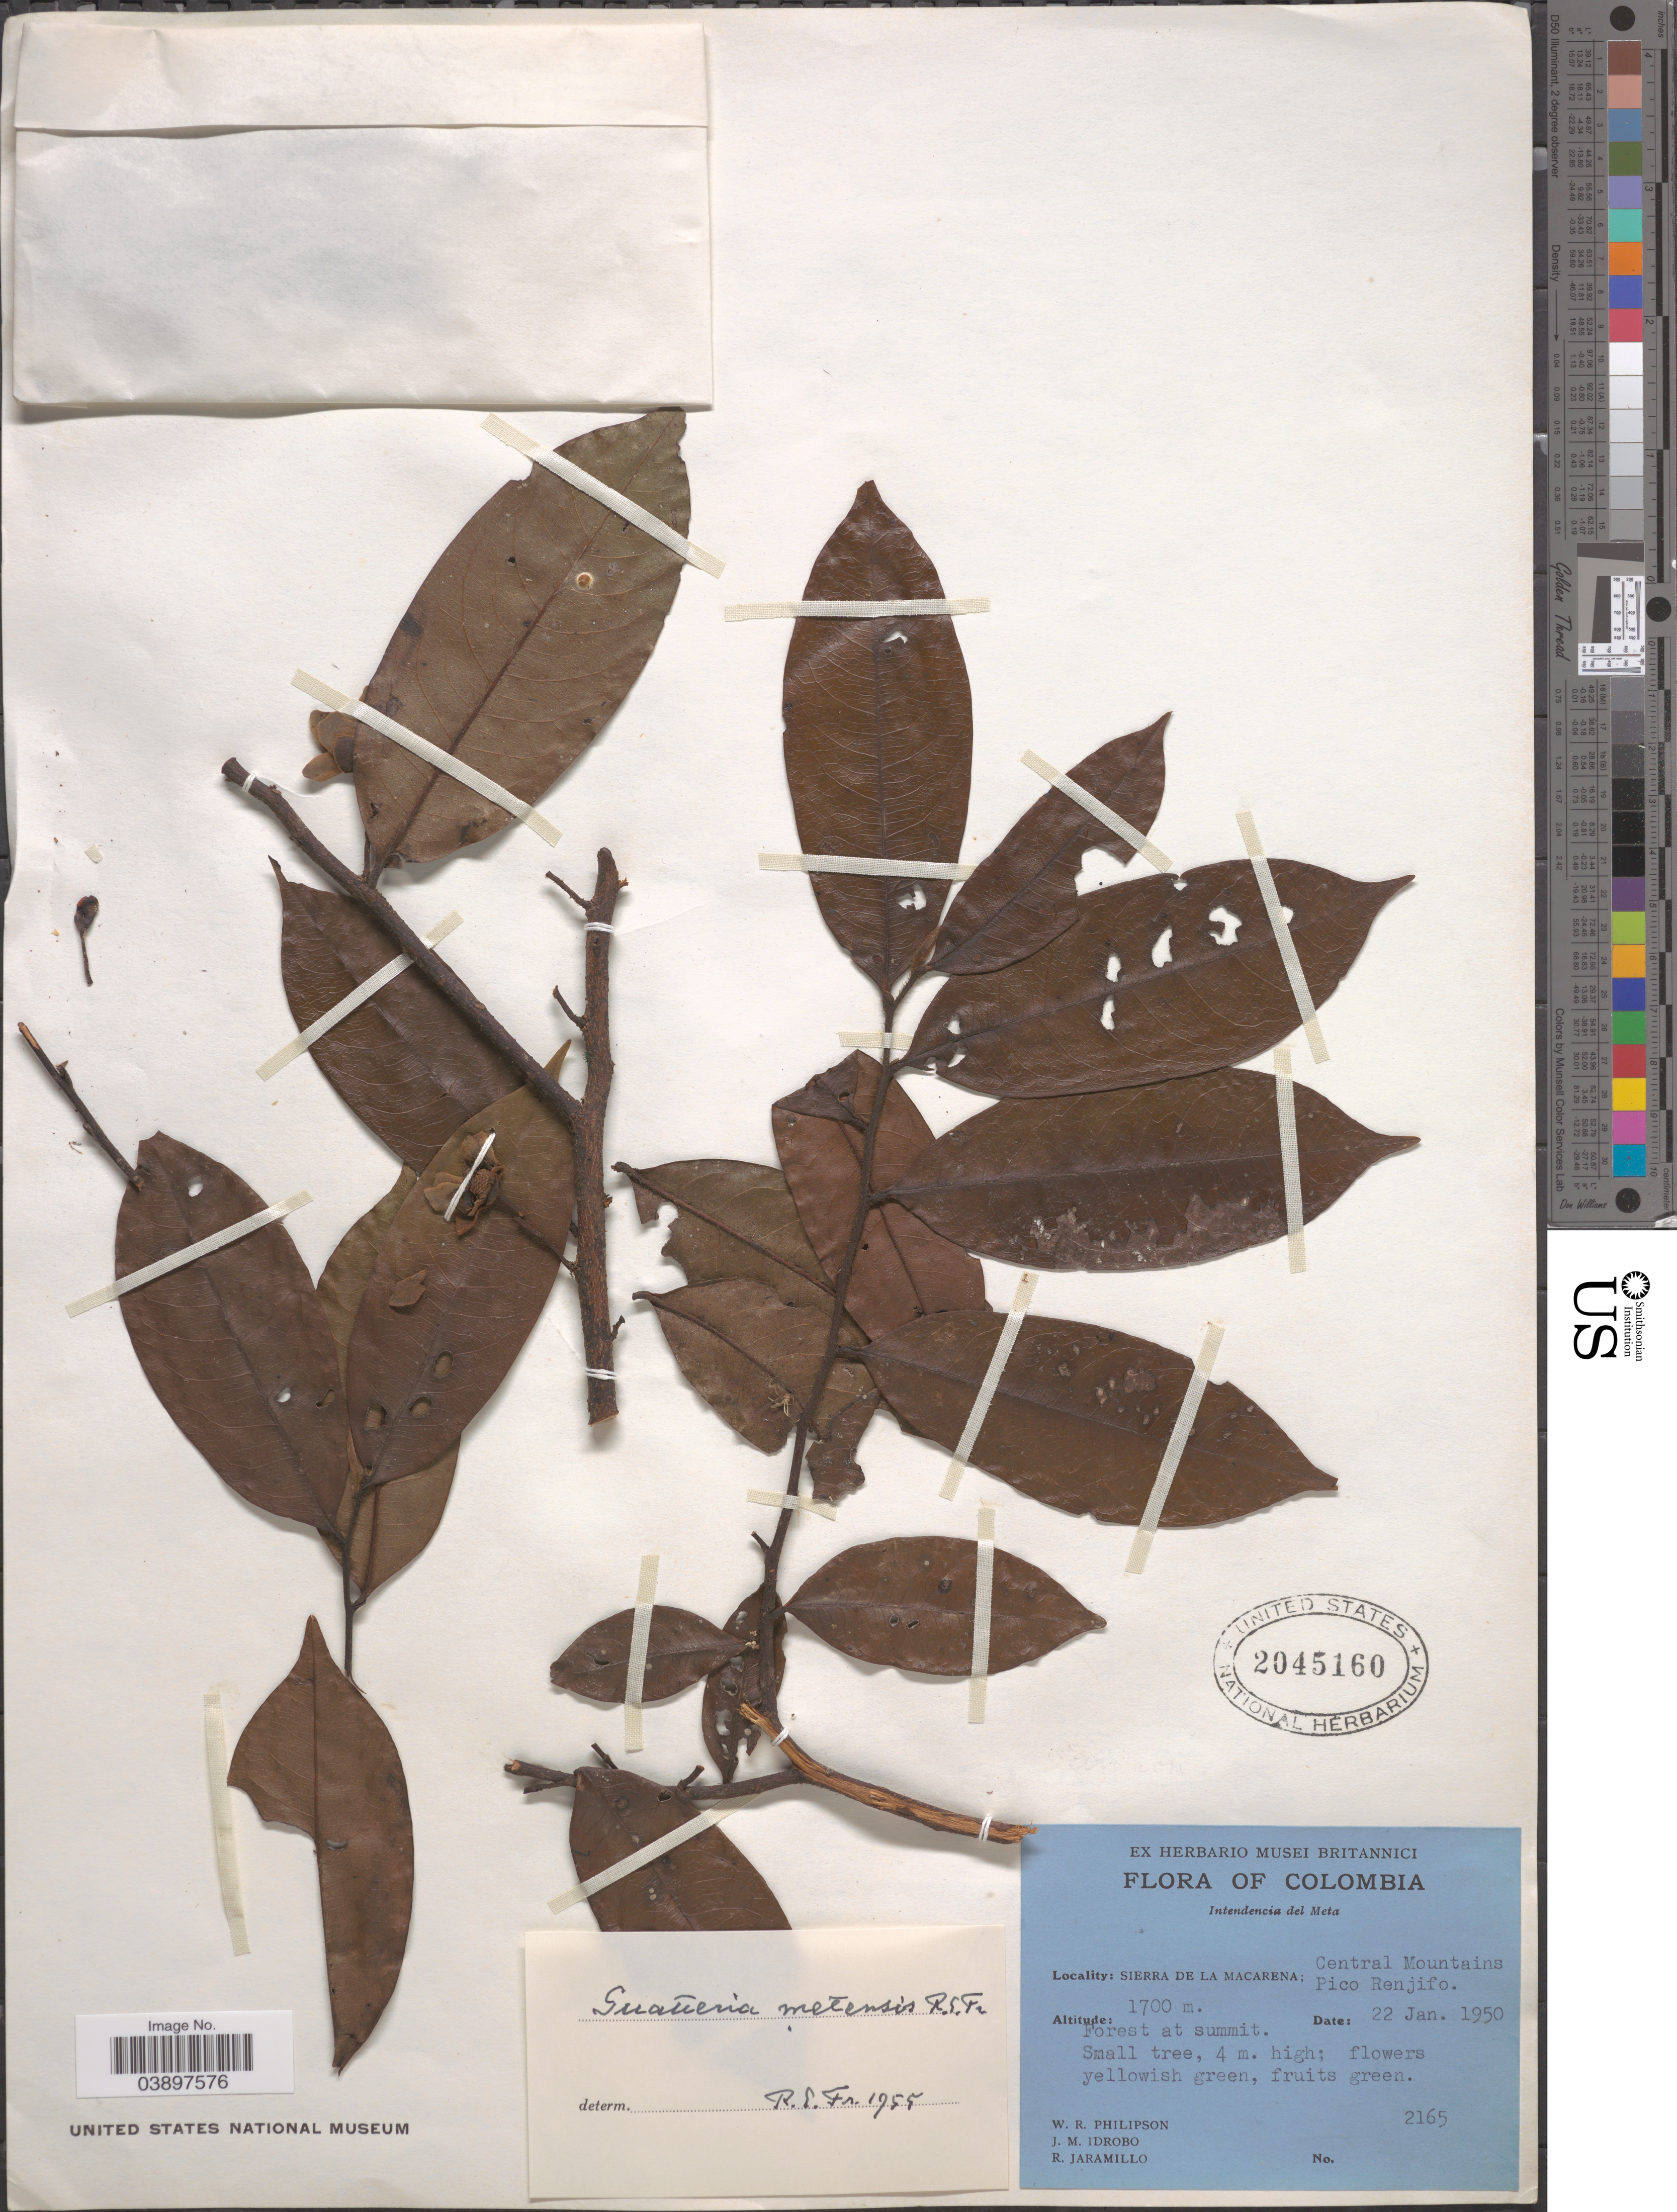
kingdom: Plantae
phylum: Tracheophyta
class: Magnoliopsida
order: Magnoliales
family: Annonaceae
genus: Guatteria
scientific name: Guatteria metensis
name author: R.E. Fr.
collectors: W. R. Philipson, J. M. Idrobo & R. Jaramillo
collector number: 2165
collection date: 1950-01-22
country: Colombia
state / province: Meta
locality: Intendencia del Meta. Sierra de La Macarena; Central Mountains, Pico Renjifo.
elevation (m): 1700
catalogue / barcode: US 2045160